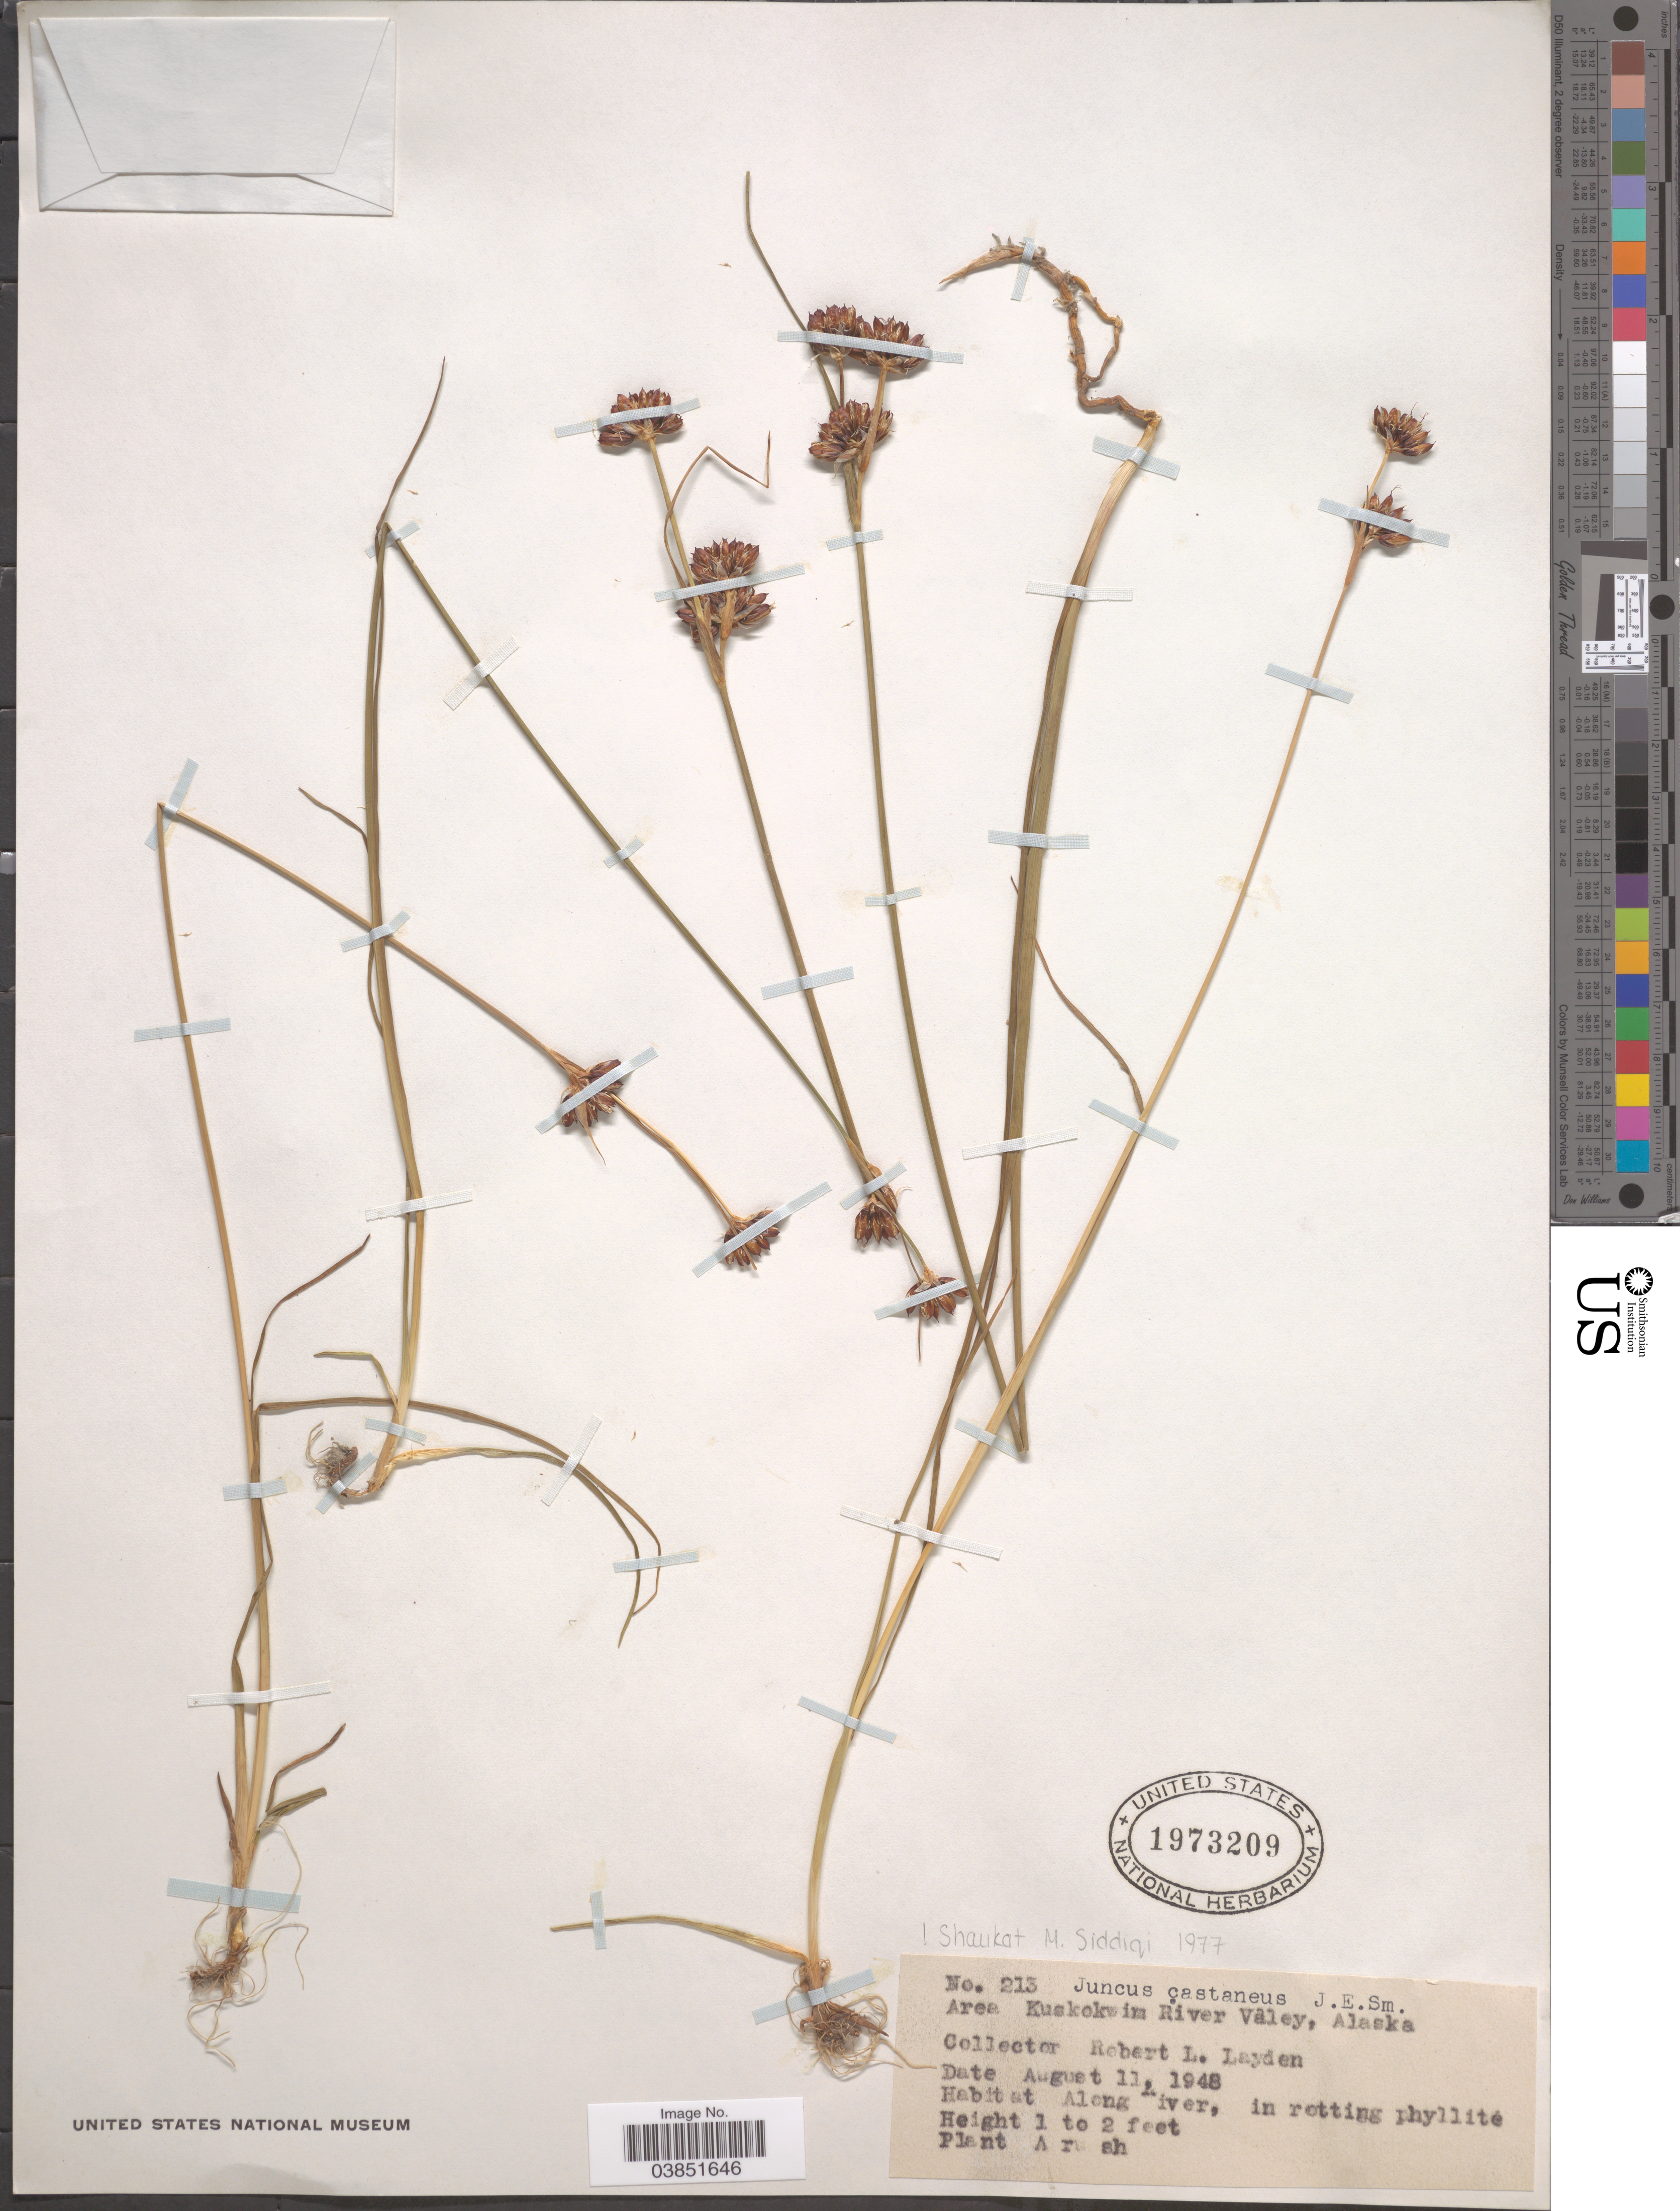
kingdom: Plantae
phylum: Tracheophyta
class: Liliopsida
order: Poales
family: Juncaceae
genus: Juncus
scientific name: Juncus castaneus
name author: Sm.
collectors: R. Layden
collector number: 213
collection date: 1948-08-11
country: United States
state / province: Alaska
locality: Area Kuskokwim River Valley.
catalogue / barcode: US 1973209